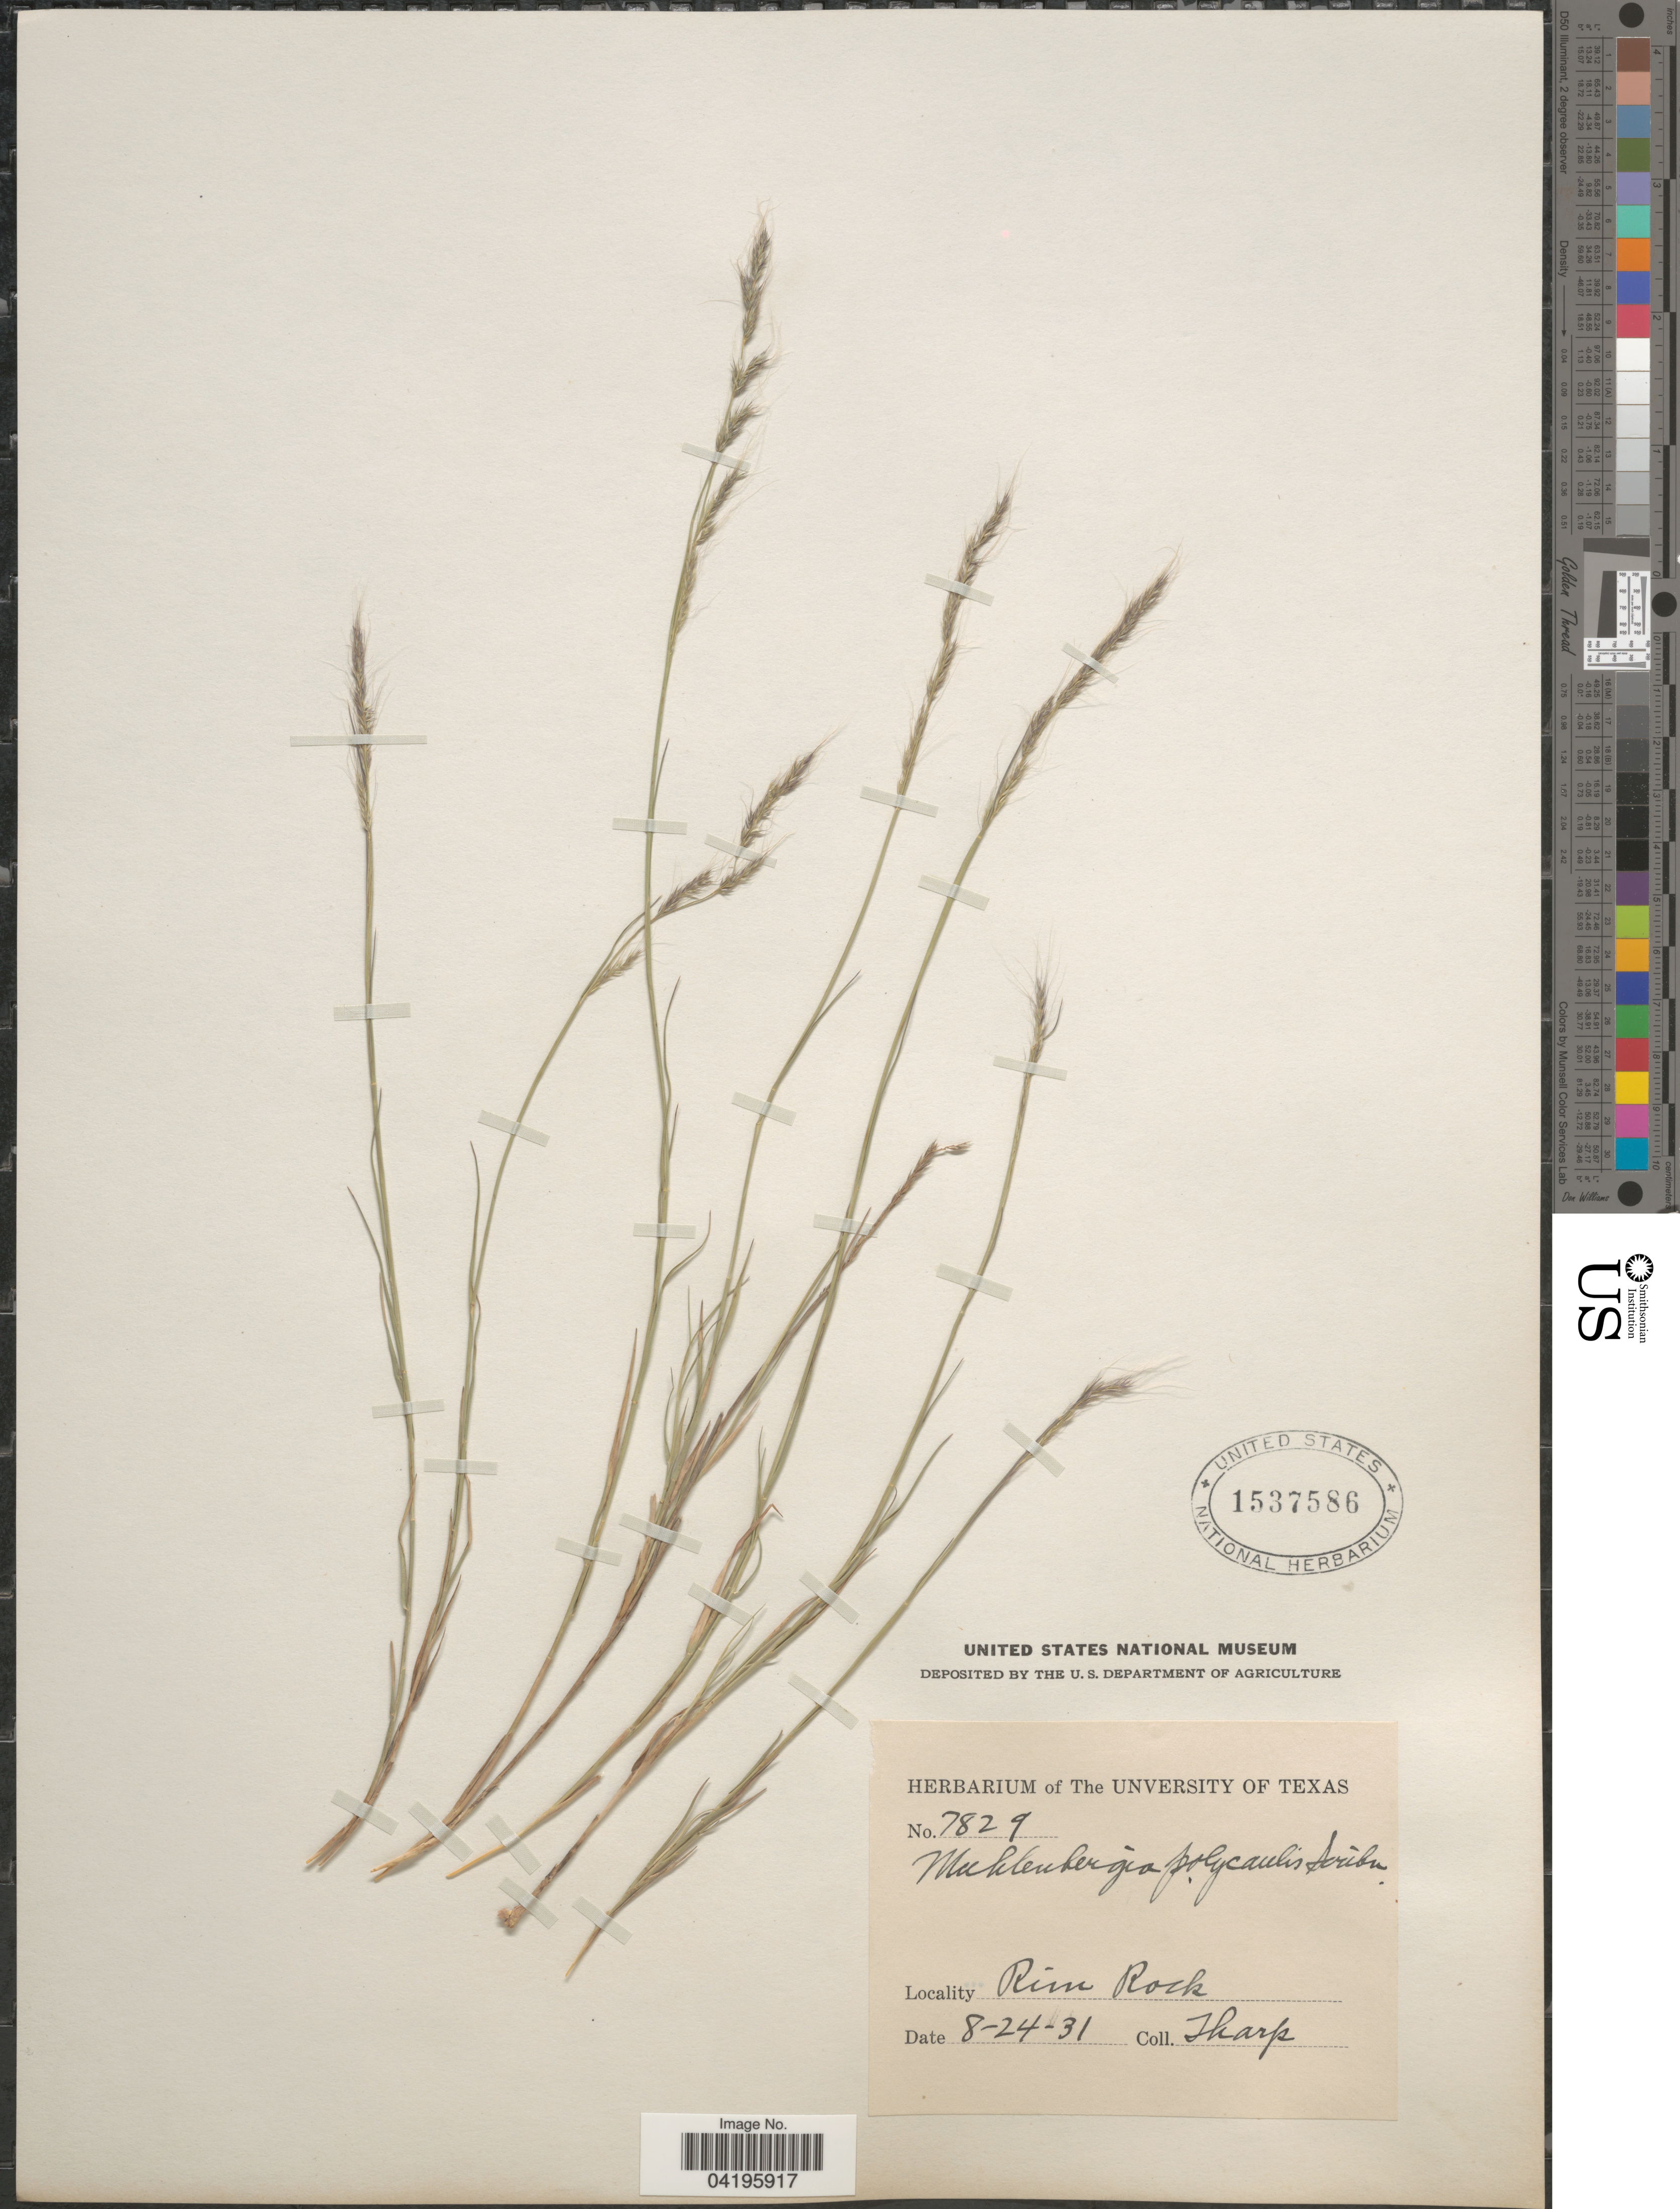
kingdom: Plantae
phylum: Tracheophyta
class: Liliopsida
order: Poales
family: Poaceae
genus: Muhlenbergia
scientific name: Muhlenbergia polycaulis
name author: Scribn.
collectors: Tharp, --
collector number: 7829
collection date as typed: Transcribed d/m/y: 24/8/31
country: United States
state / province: Texas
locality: Rim Rock.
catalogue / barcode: US 1537586